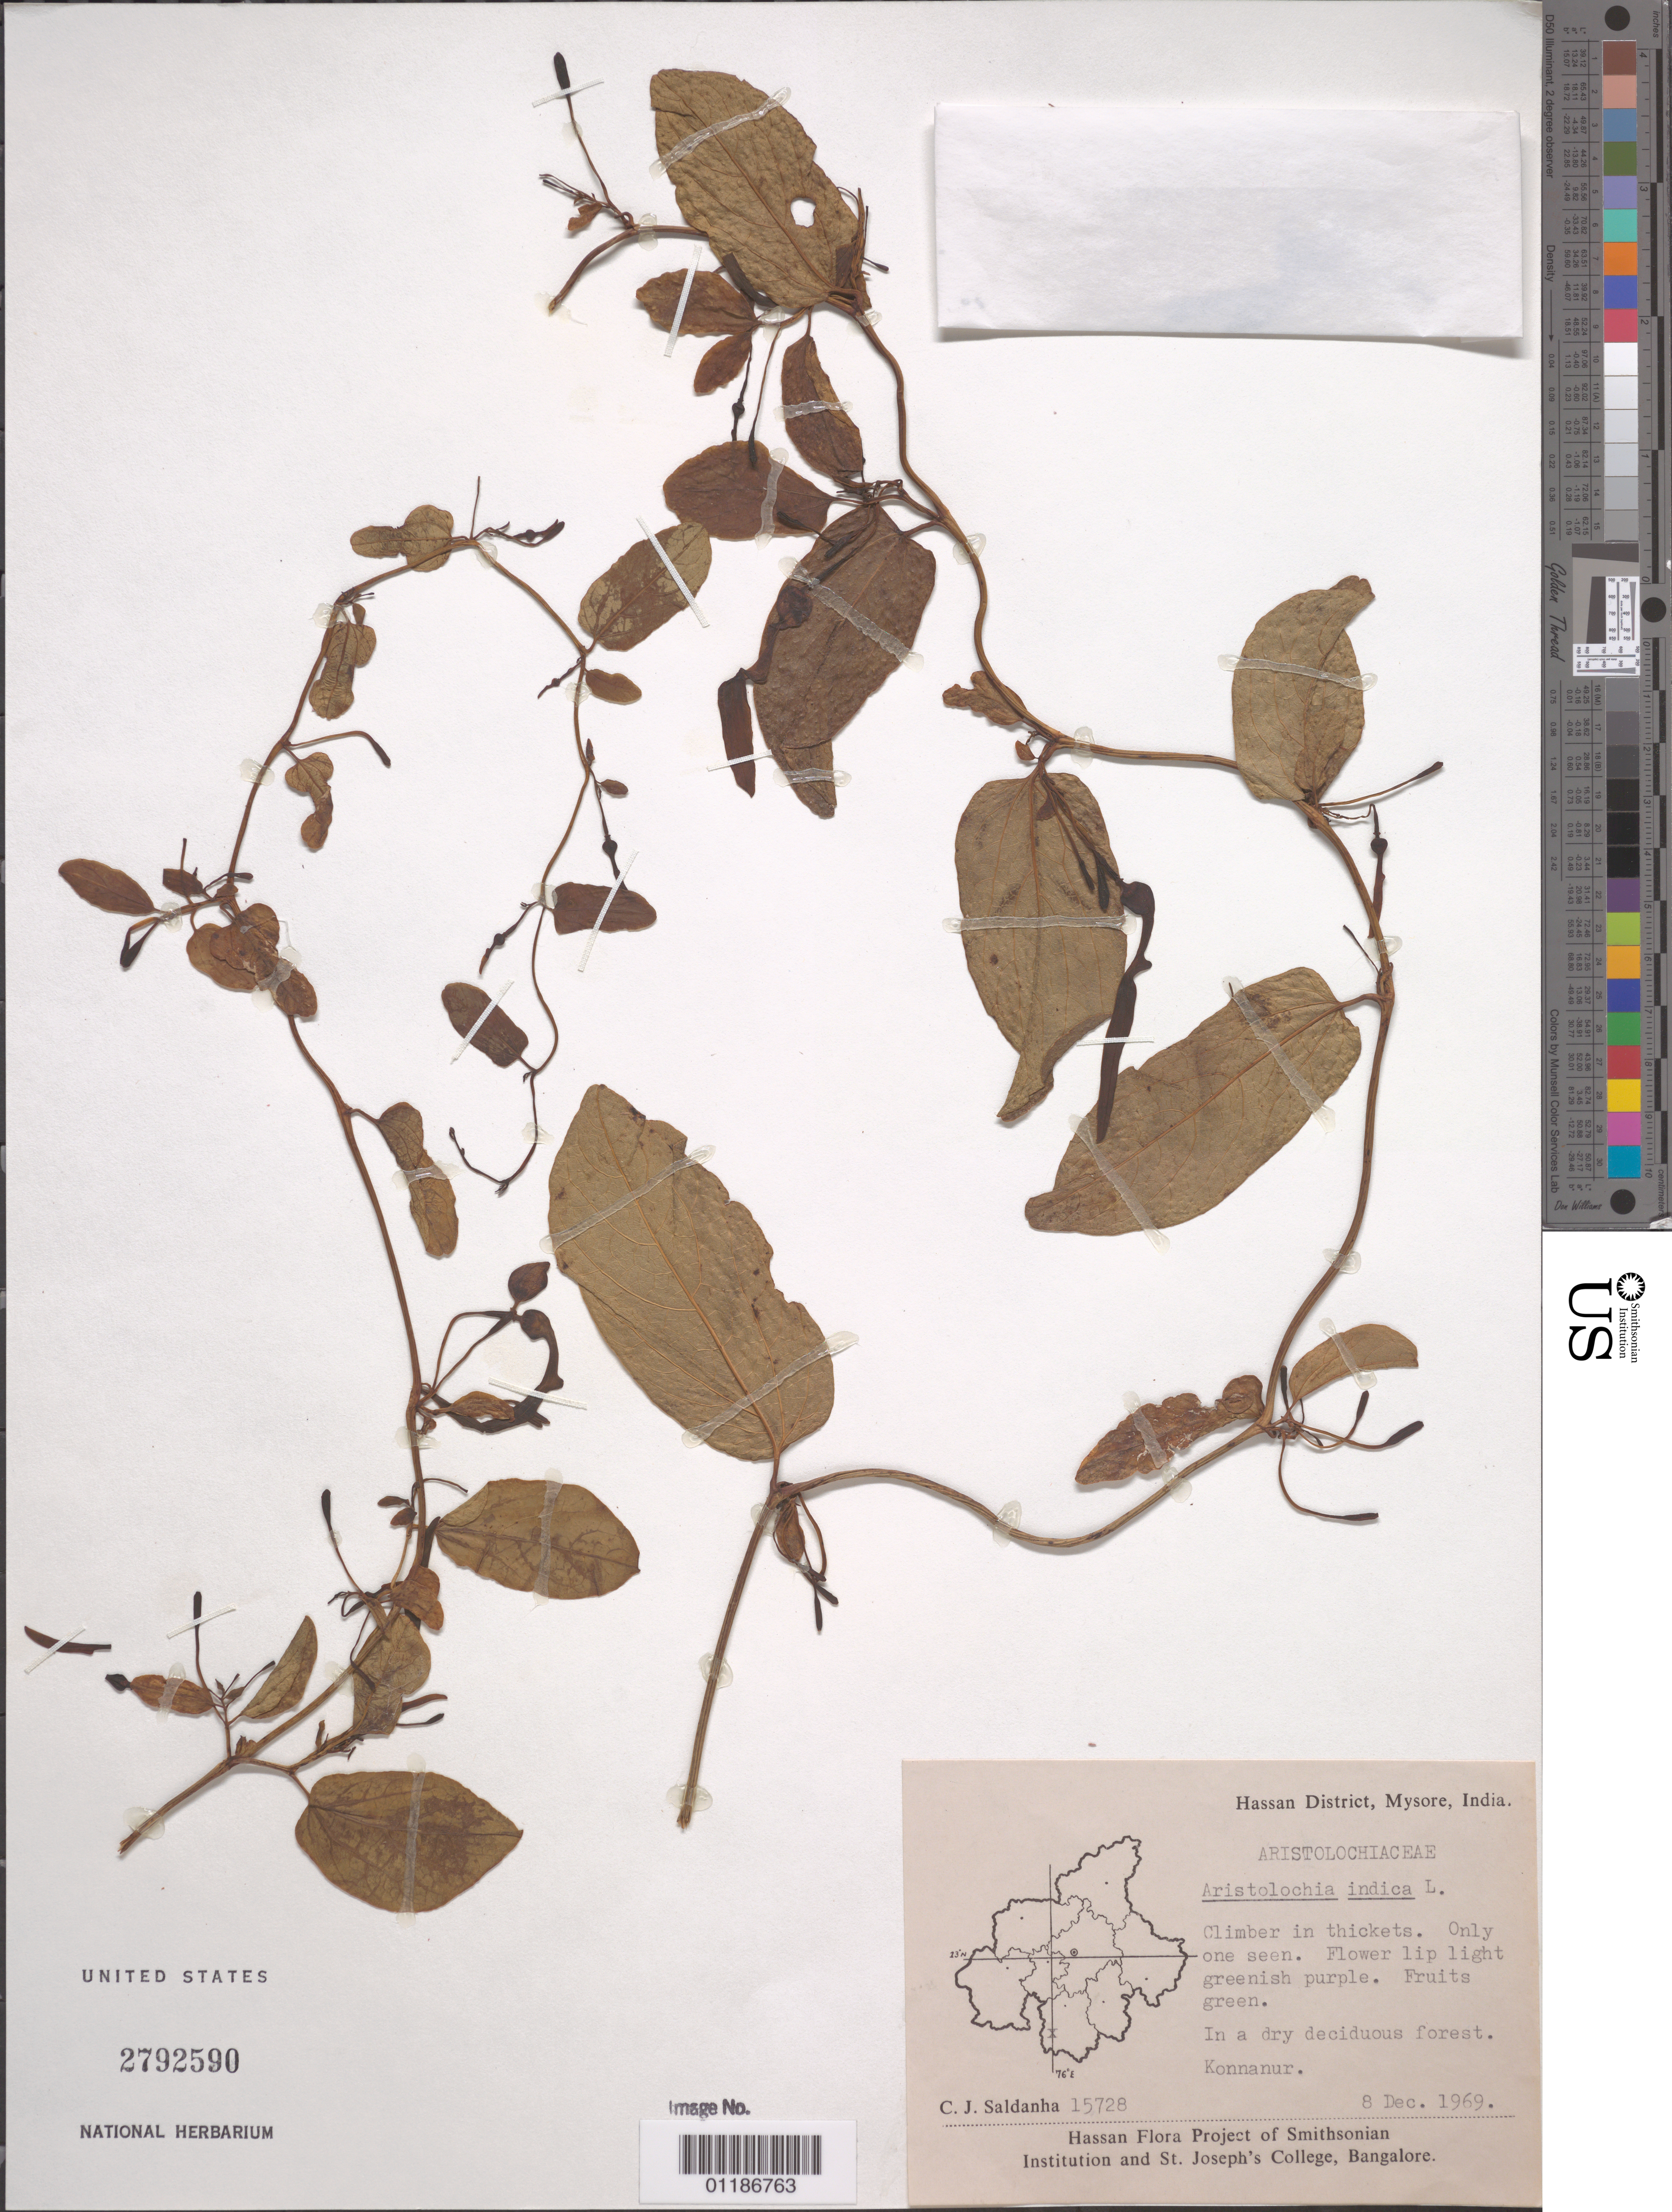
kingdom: Plantae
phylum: Tracheophyta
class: Magnoliopsida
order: Piperales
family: Aristolochiaceae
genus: Aristolochia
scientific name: Aristolochia indica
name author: L.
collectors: C. J. Saldanha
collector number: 15728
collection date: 1969-12-08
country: India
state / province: Karnataka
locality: Hassan district, Mysore: Konnanur.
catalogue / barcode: US 2792590